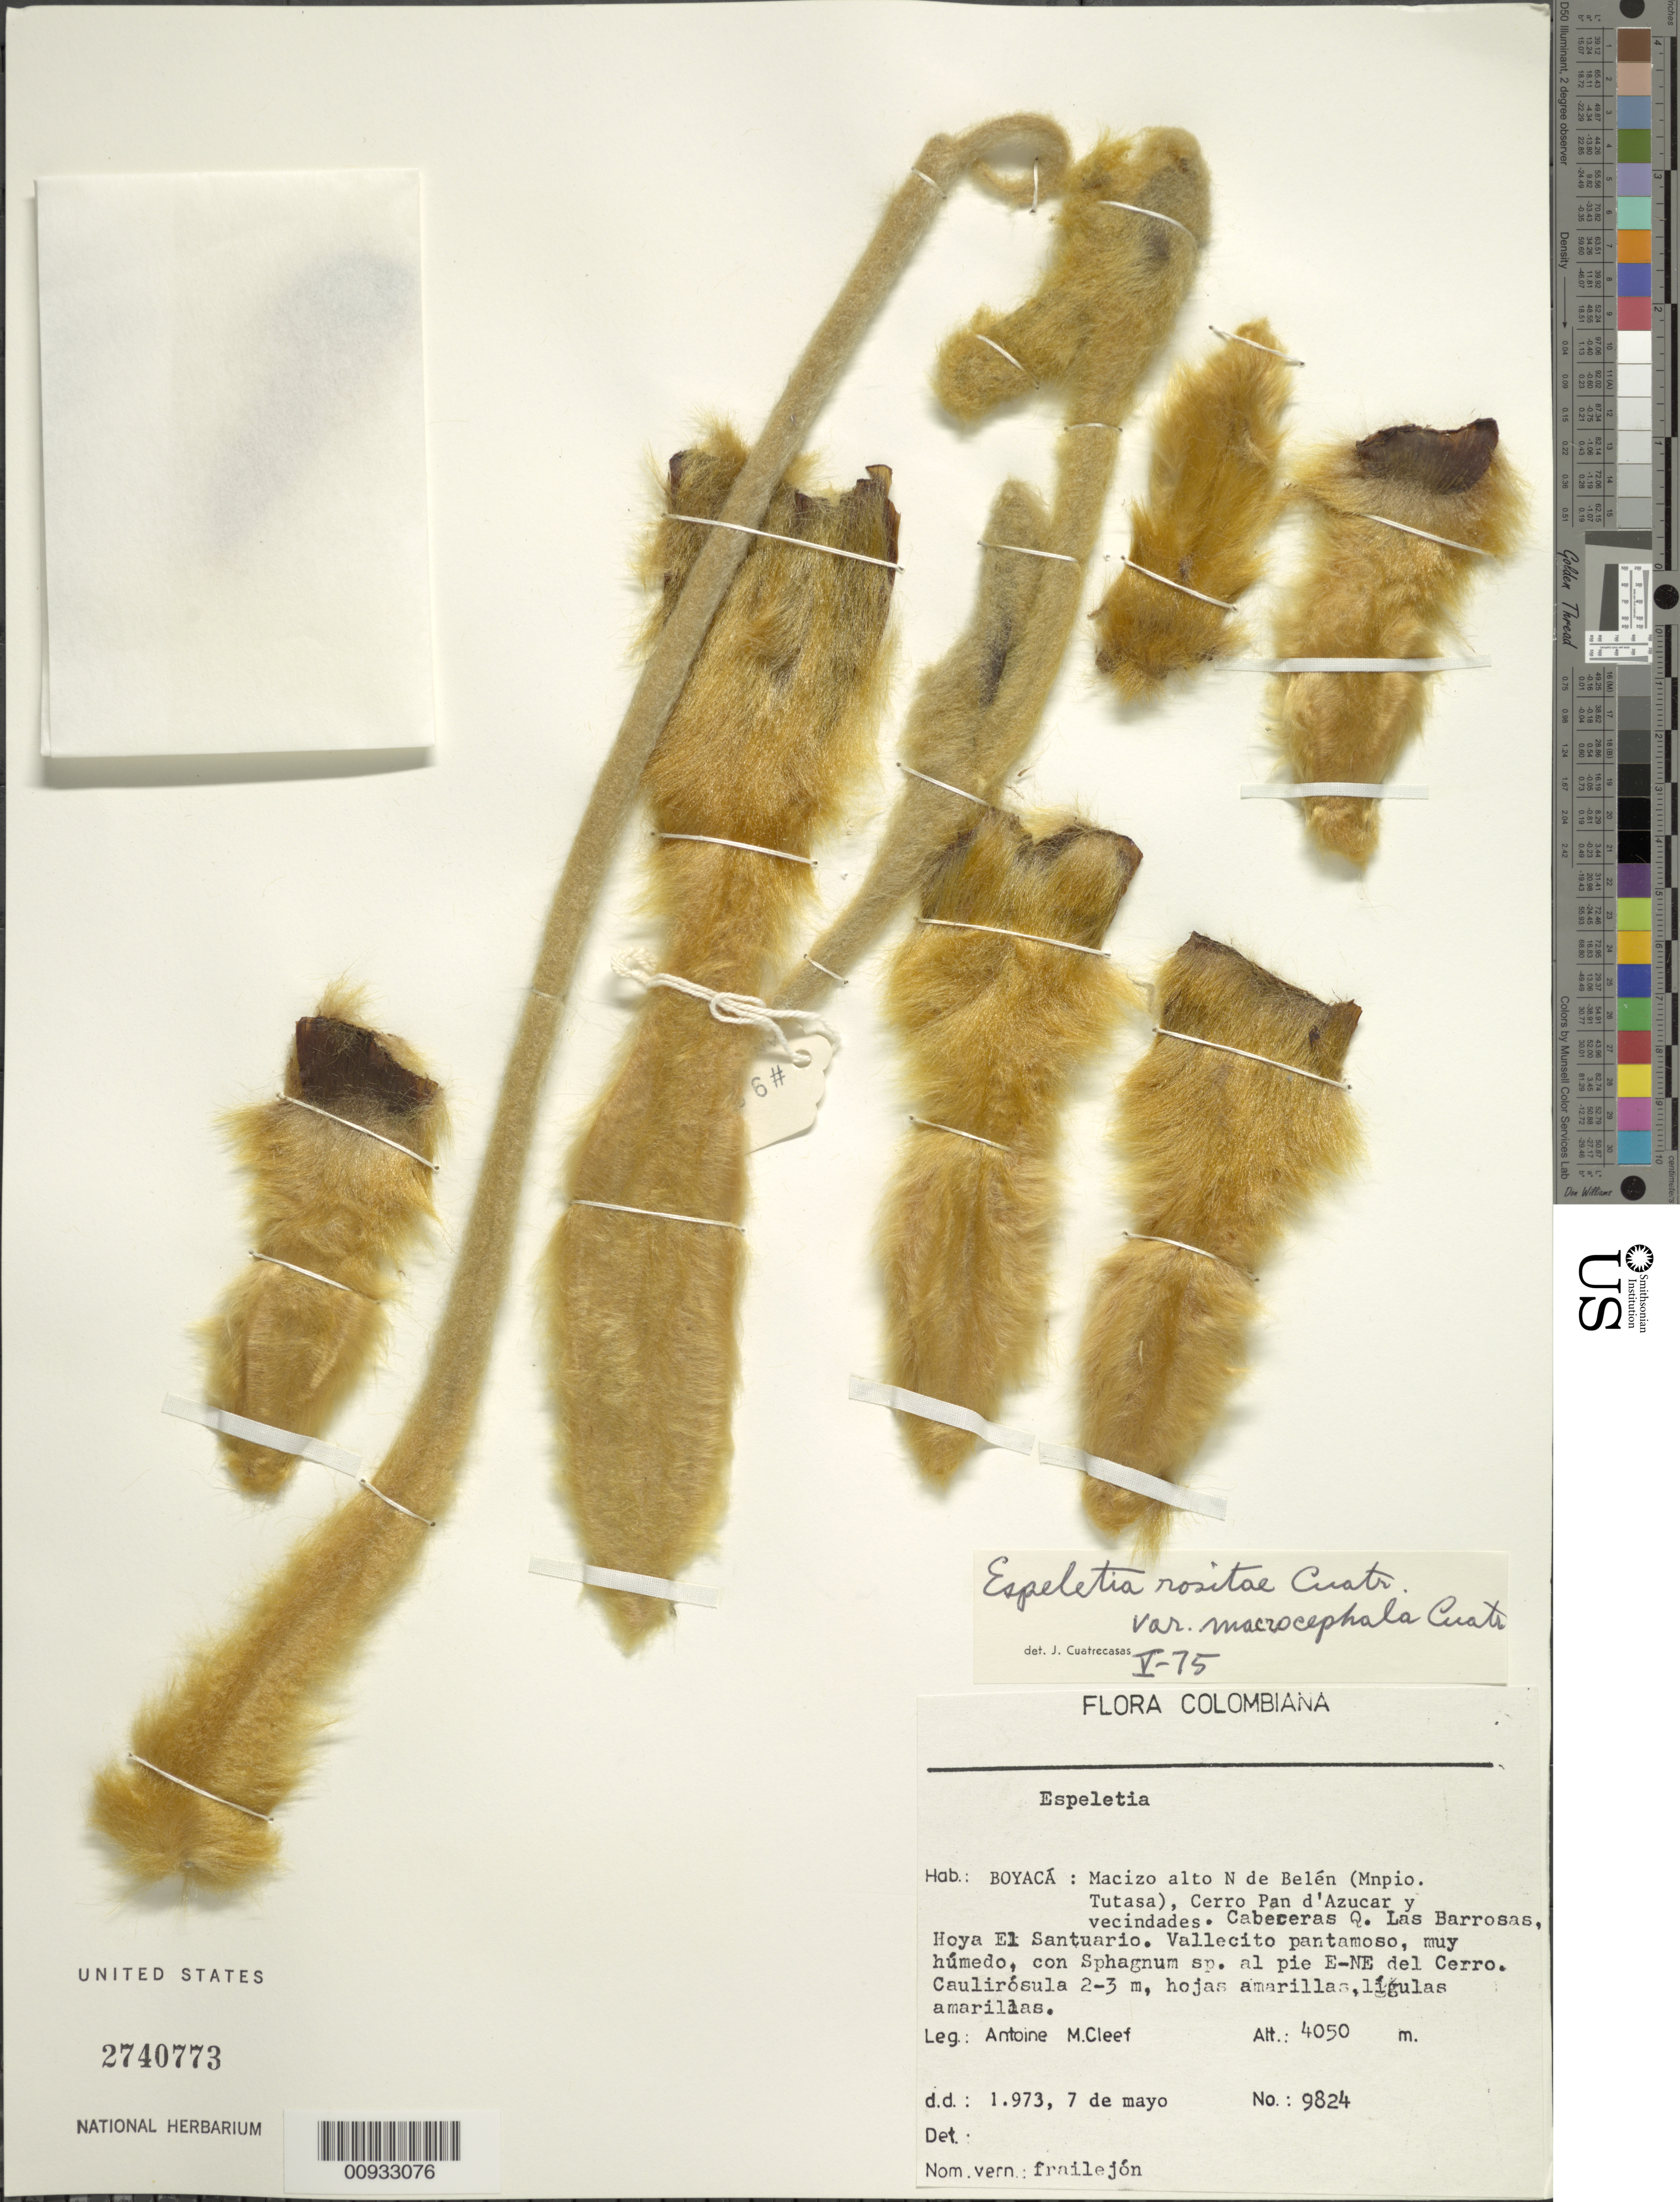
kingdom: Plantae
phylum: Tracheophyta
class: Magnoliopsida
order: Asterales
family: Asteraceae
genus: Espeletia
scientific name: Espeletia rositae subsp. macrocephala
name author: (Cuatrec.) Cuatrec.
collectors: A. M. Cleef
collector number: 9824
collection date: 1973-05-07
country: Colombia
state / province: Boyacá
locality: Macizo alto N de Belen (Mnpio. Tutasa), Cerro Pan d'Azucar y vecindades, Cabeceras Q. Las Barrosas, Hoya El Santuario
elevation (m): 4050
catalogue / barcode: US 2740773